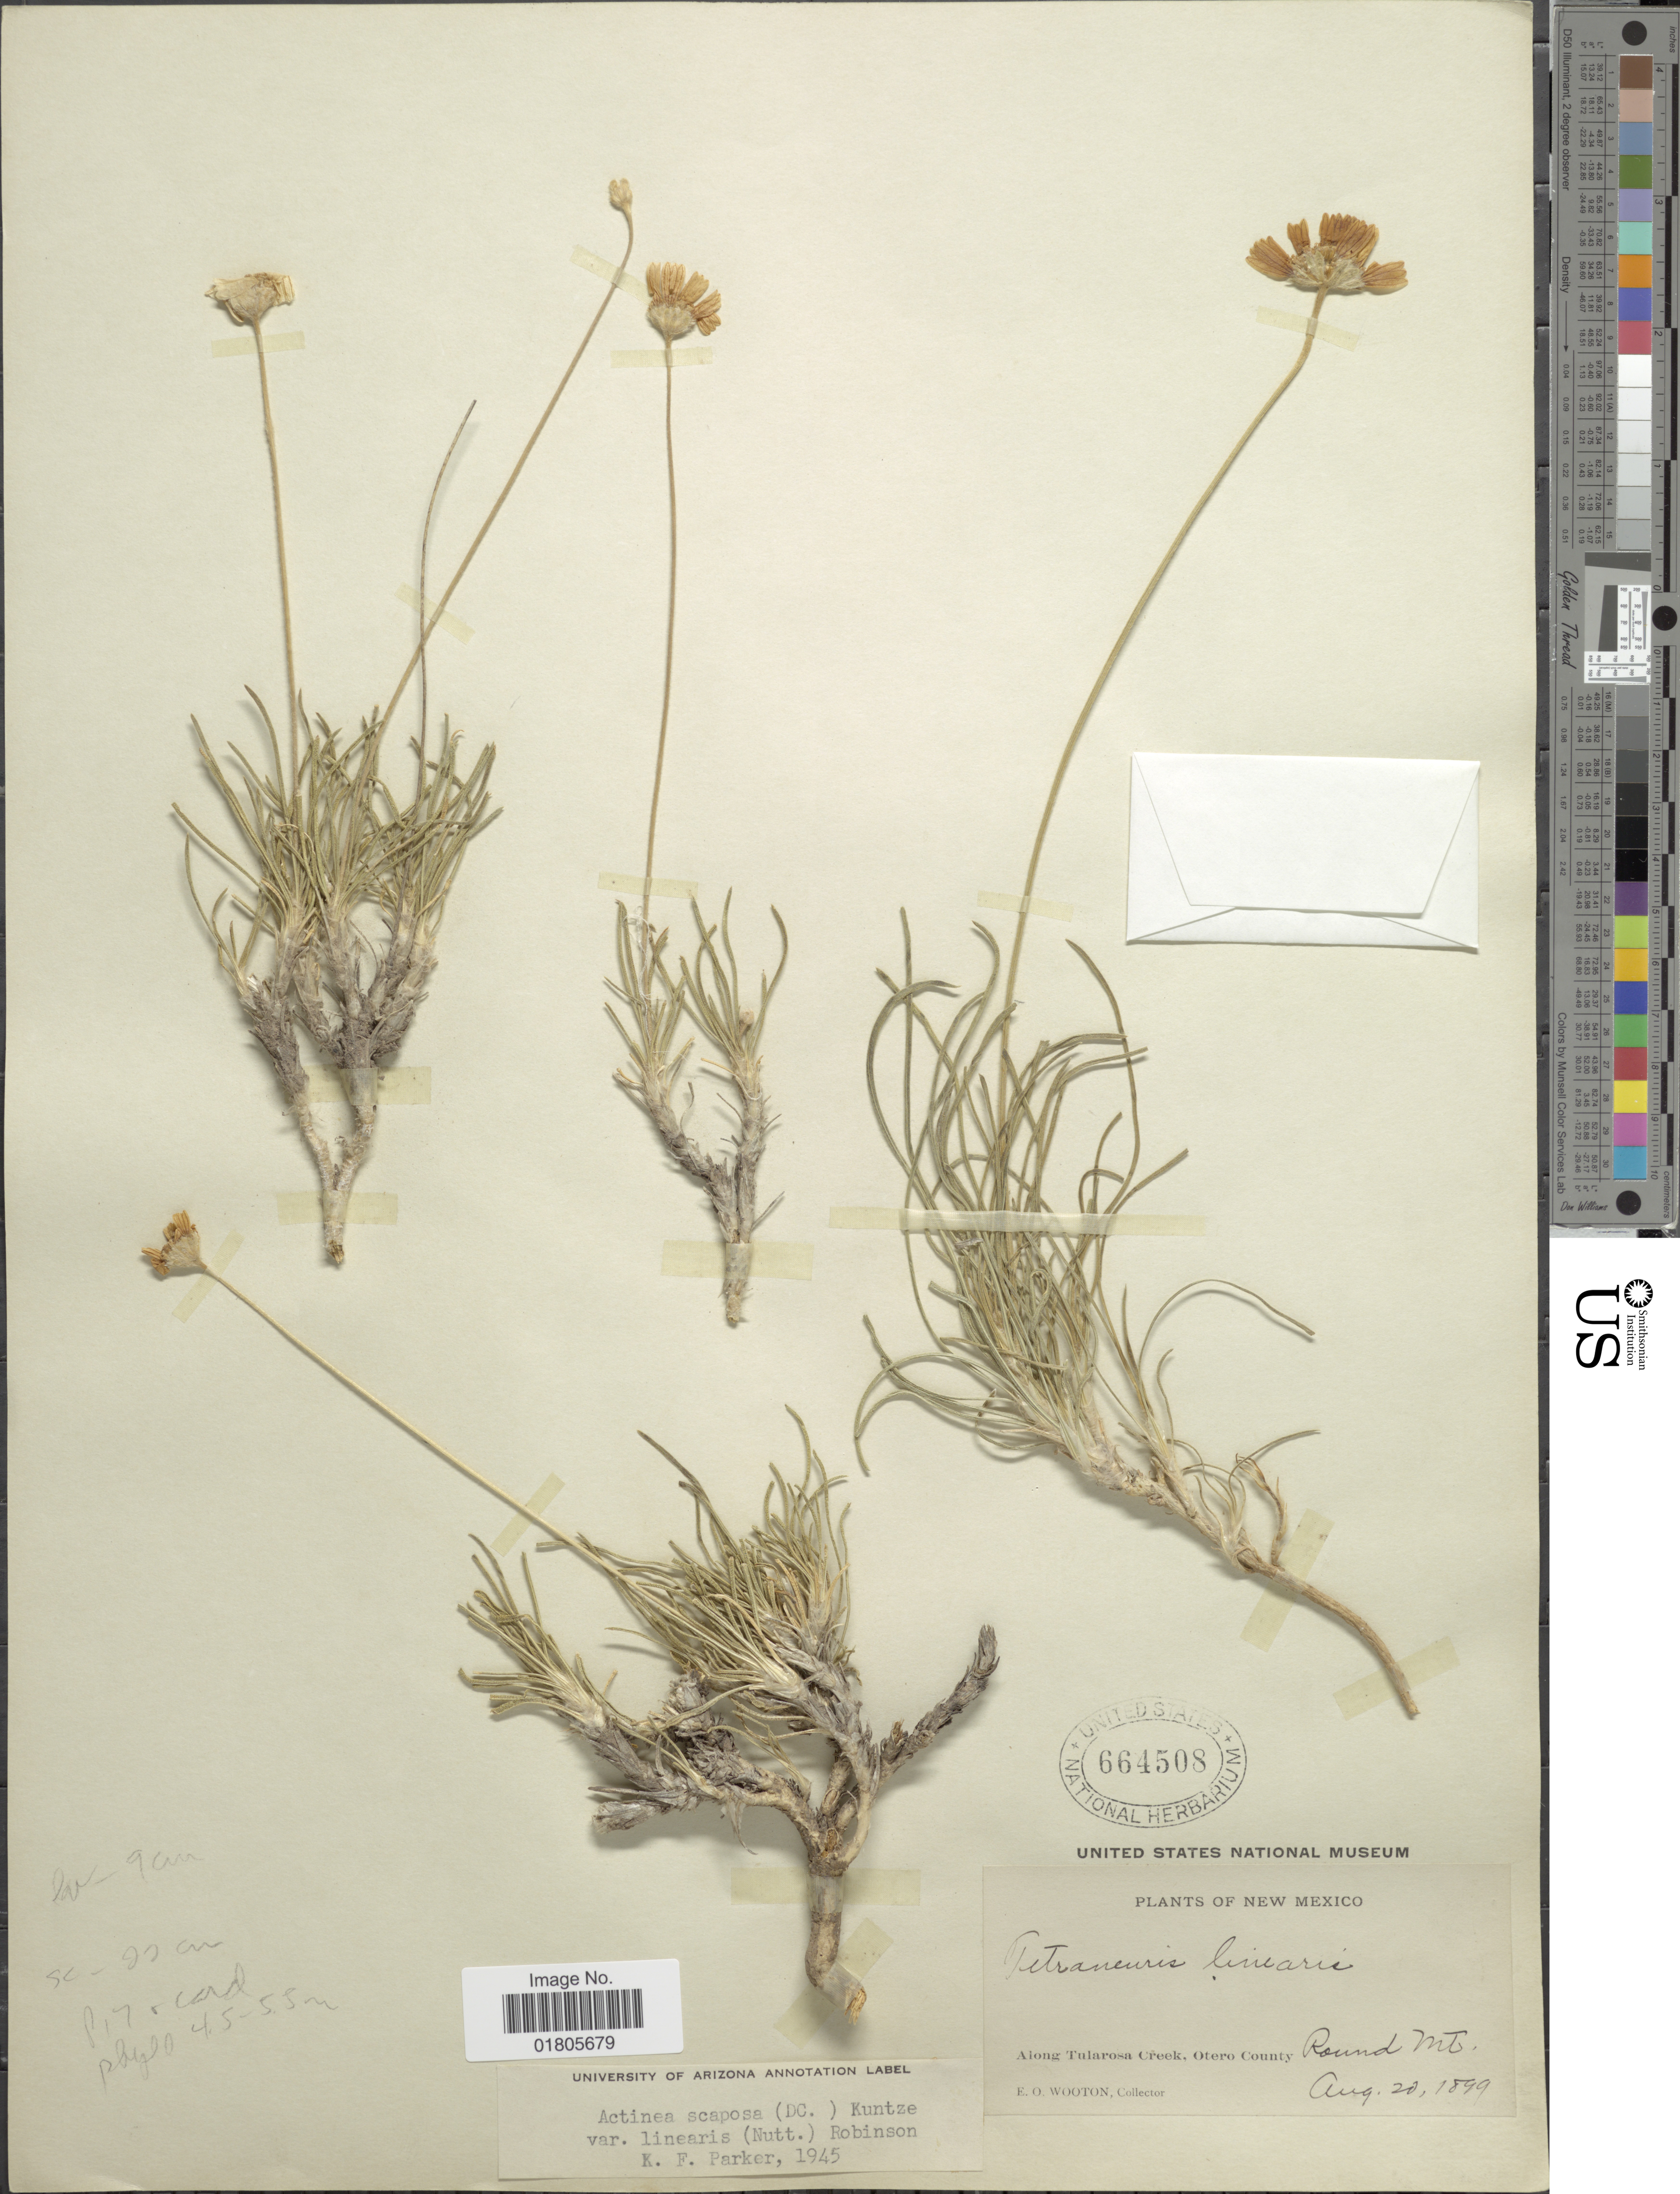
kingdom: Plantae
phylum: Tracheophyta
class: Magnoliopsida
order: Asterales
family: Asteraceae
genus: Actinea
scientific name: Actinea scaposa var. linearis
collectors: E. O. Wooton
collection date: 1899-08-20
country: United States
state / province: New Mexico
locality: Along Tularosa Creek, Otero County, Round Mts.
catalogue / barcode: US 664508